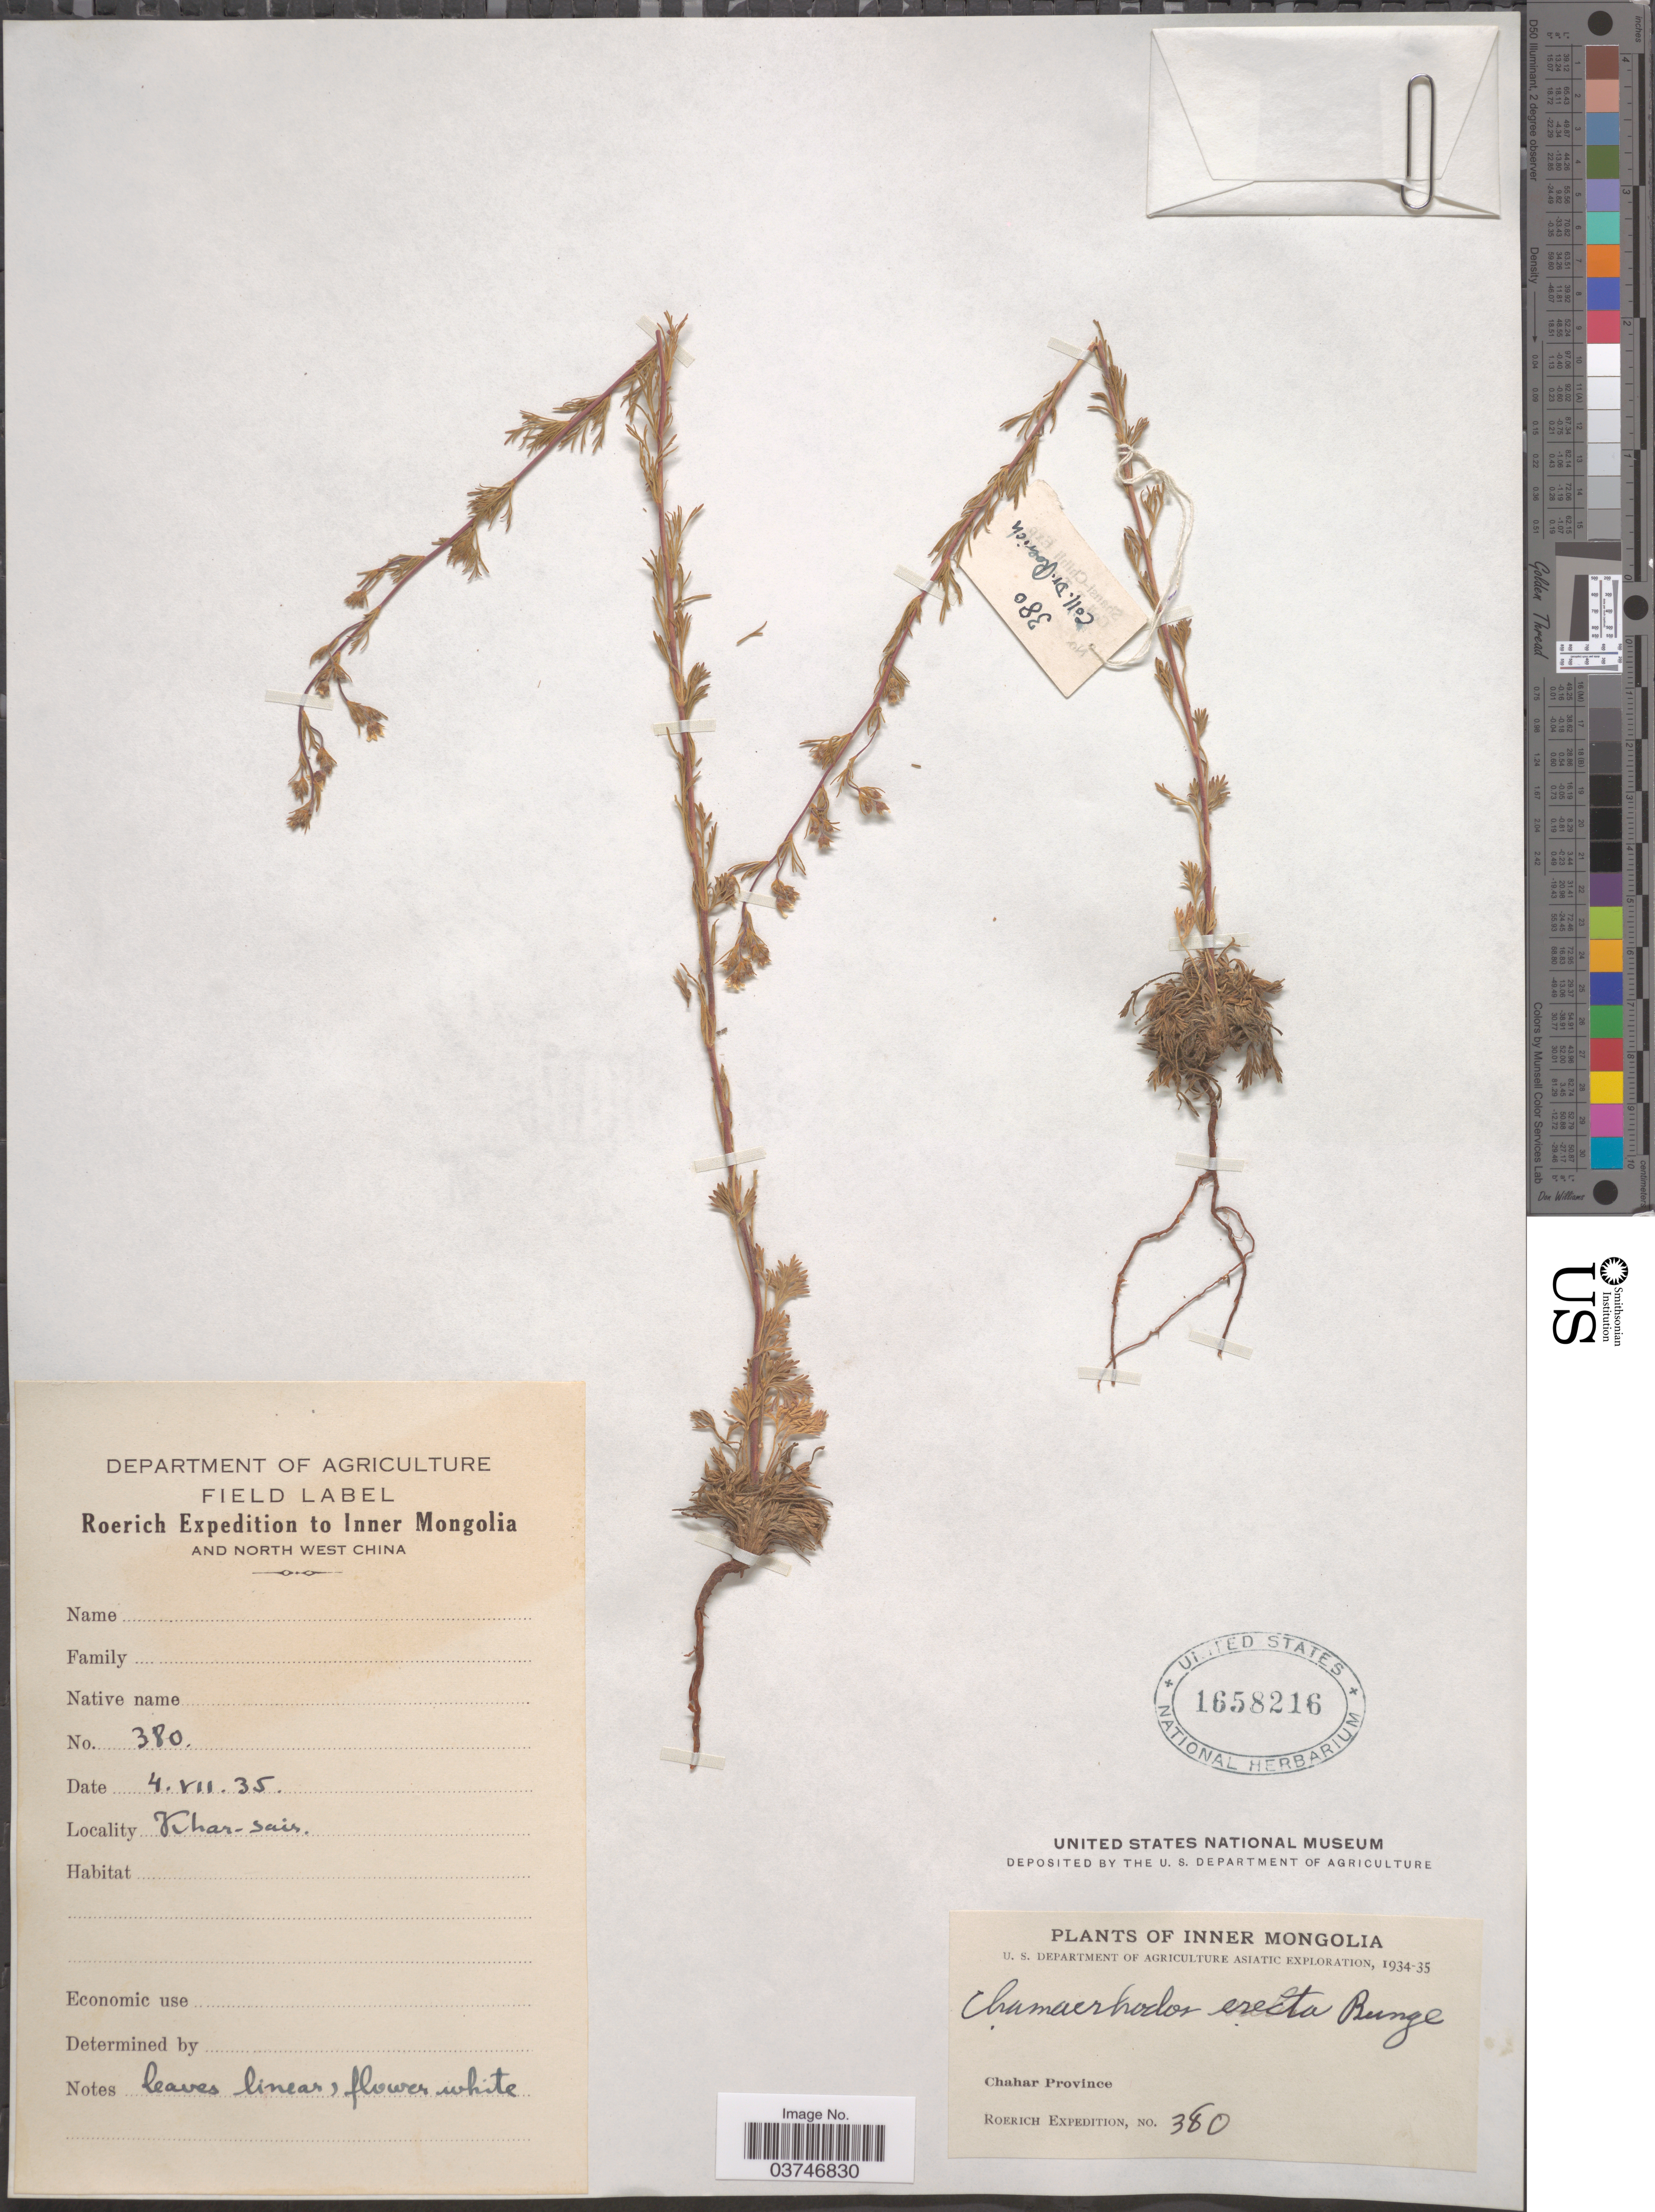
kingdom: Plantae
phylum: Tracheophyta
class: Magnoliopsida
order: Rosales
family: Rosaceae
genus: Chamaerhodos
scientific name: Chamaerhodos erecta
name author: (L.) Bunge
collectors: Roerich Expedition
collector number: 380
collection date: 1935-07-04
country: China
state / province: Nei Monggol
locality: Inner Mongolia. Chahar Province. Khar-sair.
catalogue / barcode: US 1658216